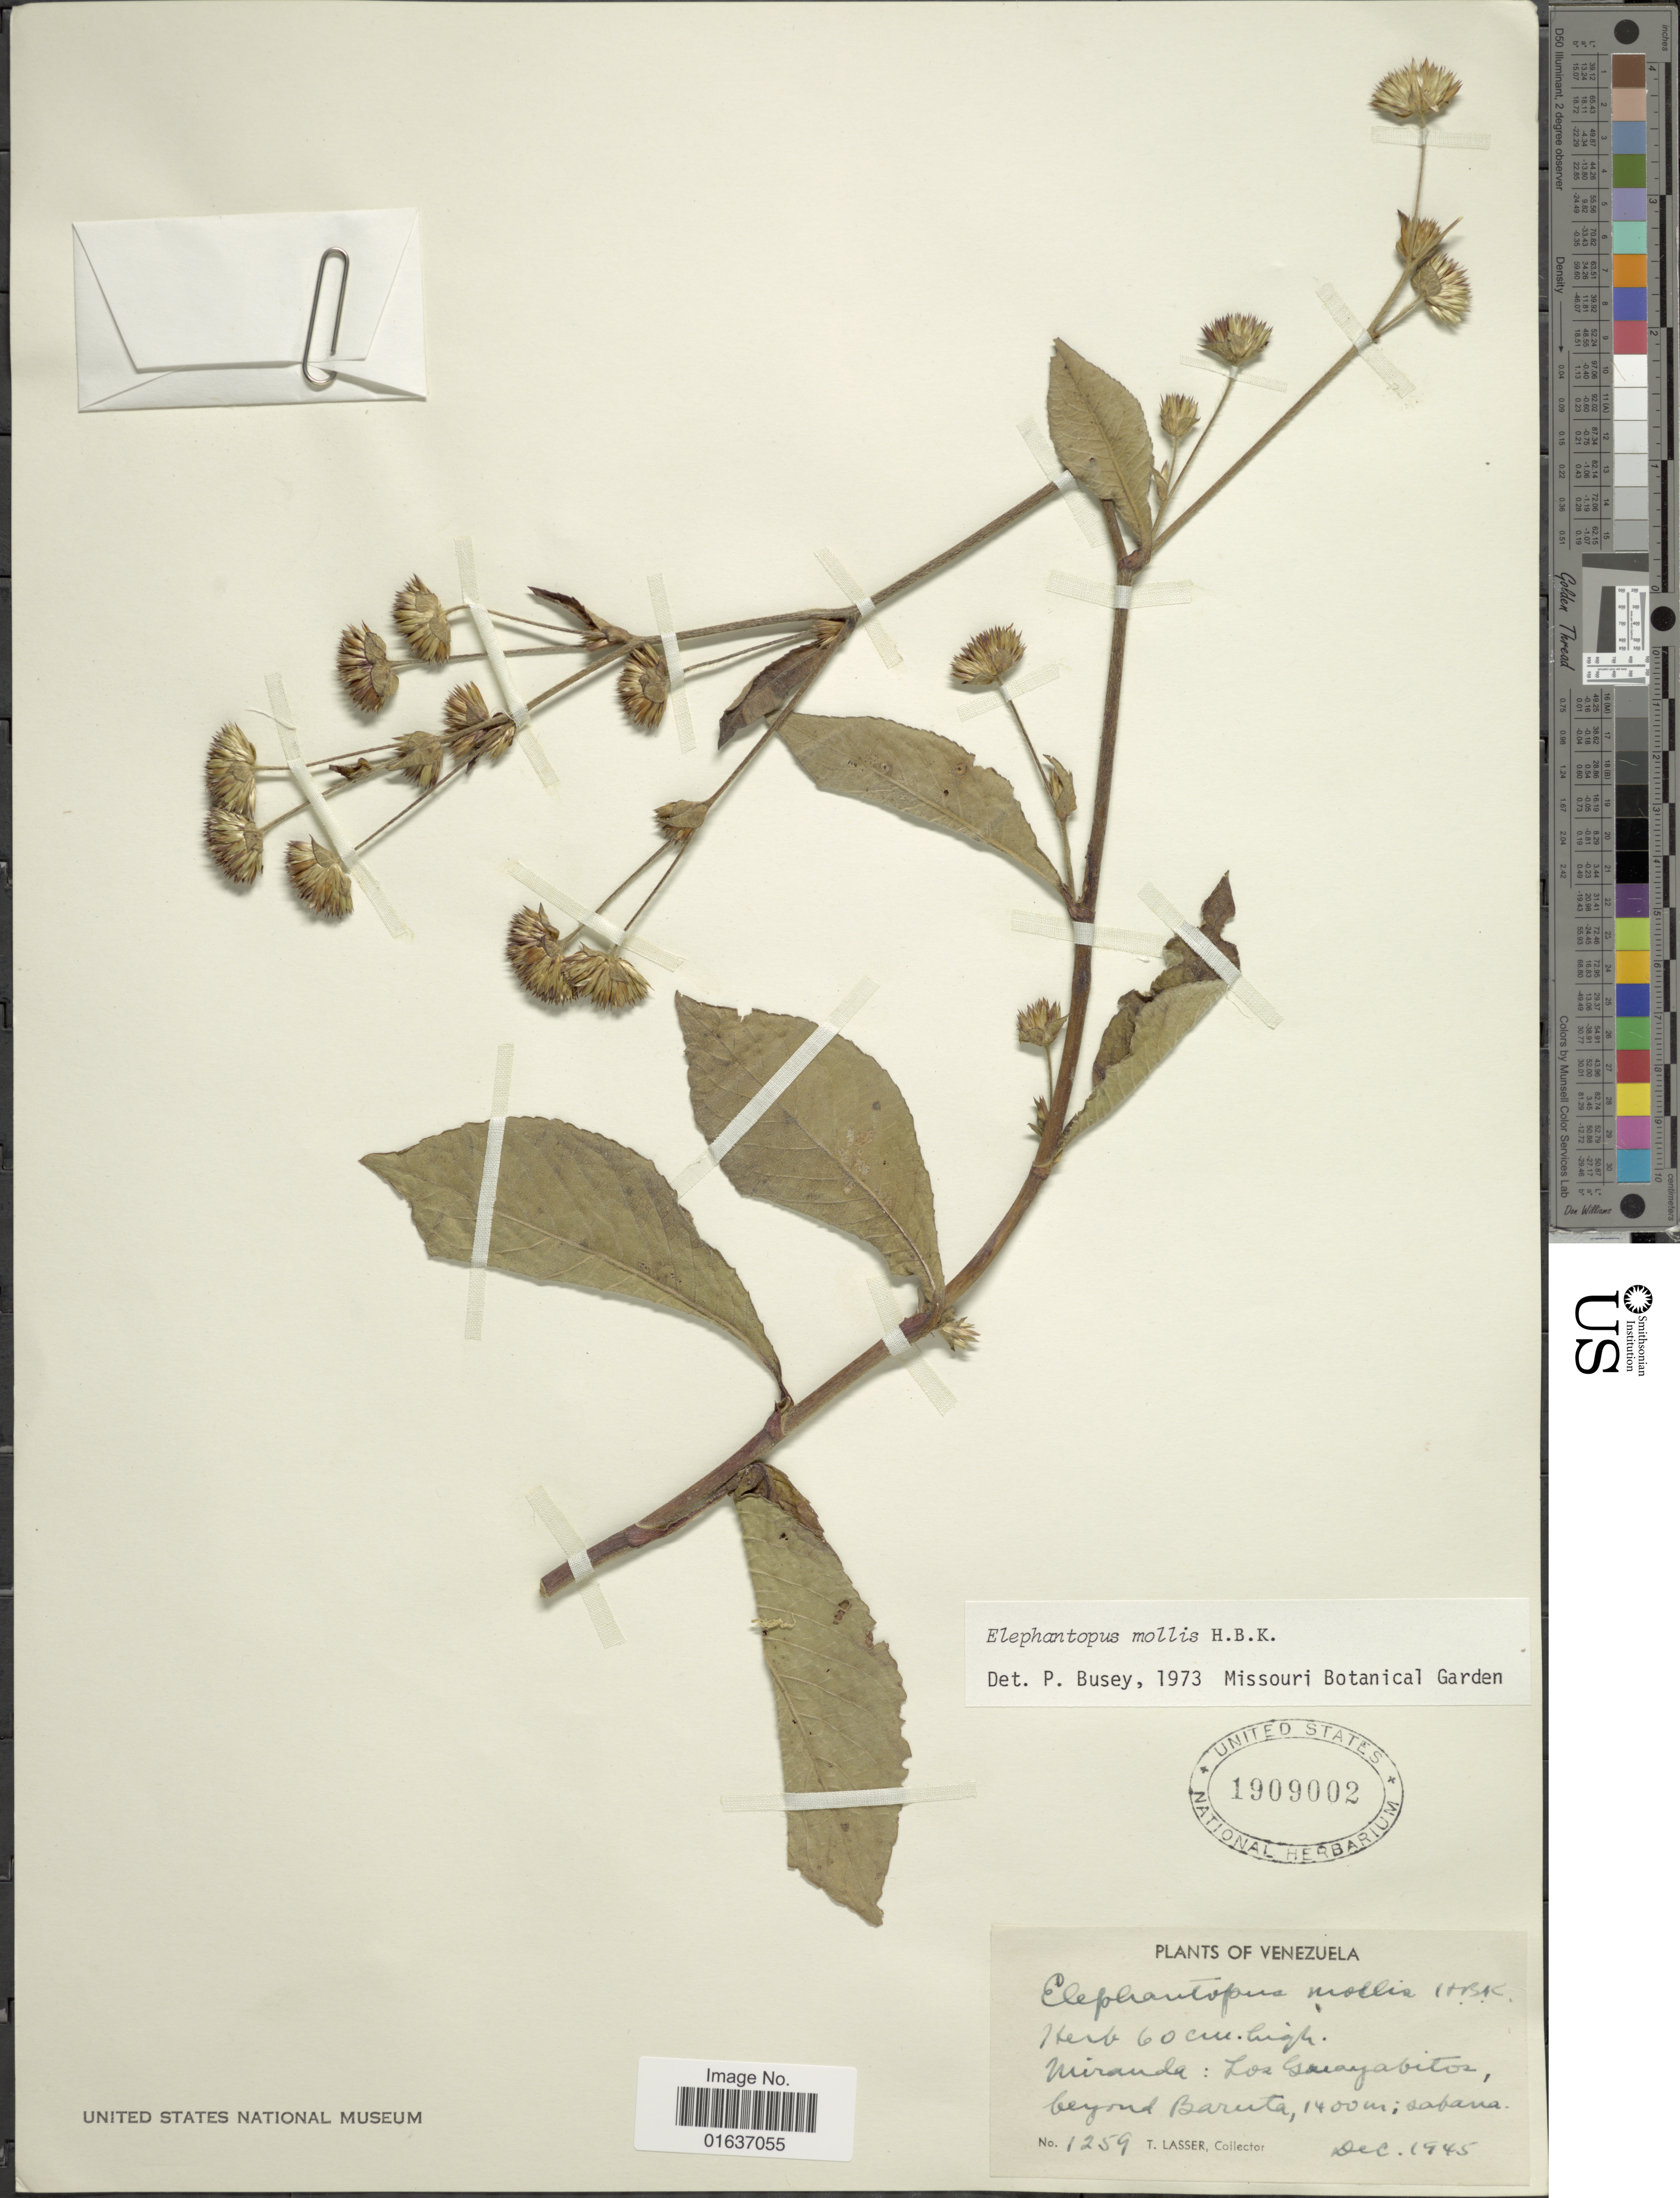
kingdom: Plantae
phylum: Tracheophyta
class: Magnoliopsida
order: Asterales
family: Asteraceae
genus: Elephantopus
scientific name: Elephantopus mollis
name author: Kunth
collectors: T. Lasser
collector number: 1259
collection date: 1945-12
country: Venezuela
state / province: Miranda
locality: Los Guayabitoz, beyond Baruta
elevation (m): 1400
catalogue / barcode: US 1909002